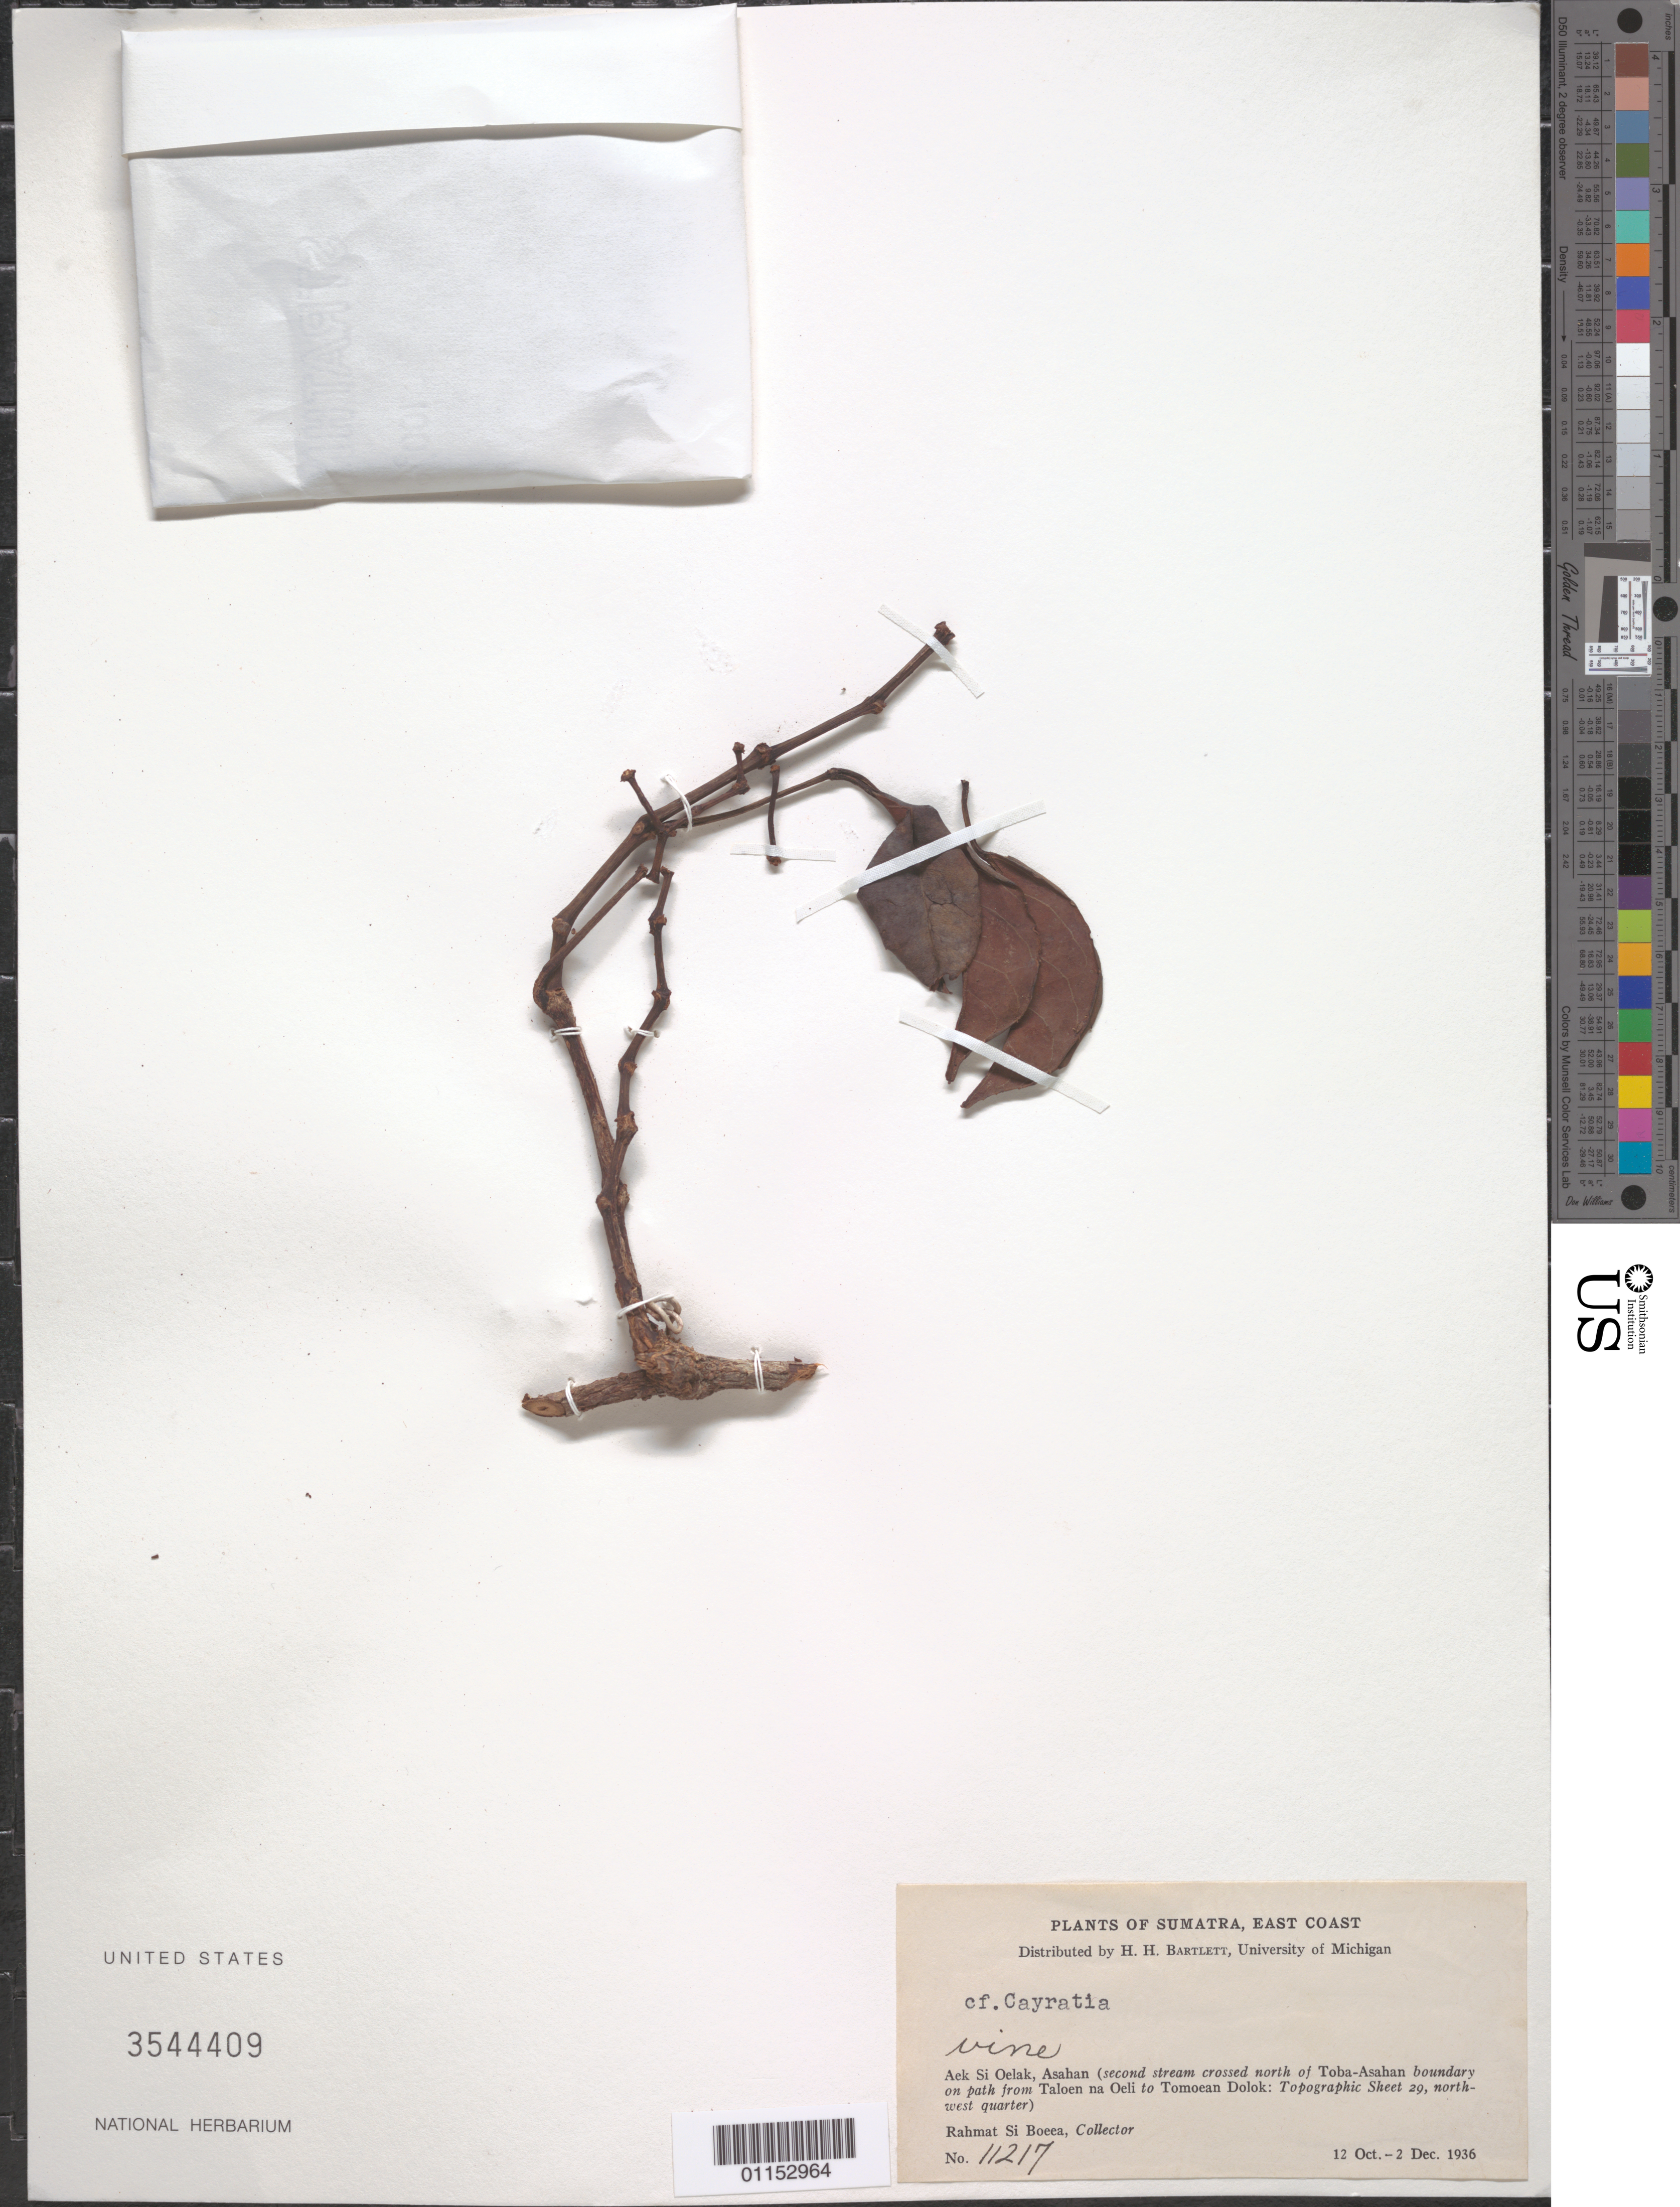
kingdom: Plantae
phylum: Tracheophyta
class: Magnoliopsida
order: Vitales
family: Vitaceae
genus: Cayratia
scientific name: Cayratia sp.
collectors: Rahmat Si Boeea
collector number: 11217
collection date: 1936-10-12/1936-12-02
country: Indonesia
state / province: Sumatra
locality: Aek Si Oelak, Asahan.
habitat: Vine.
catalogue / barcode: US 3544409